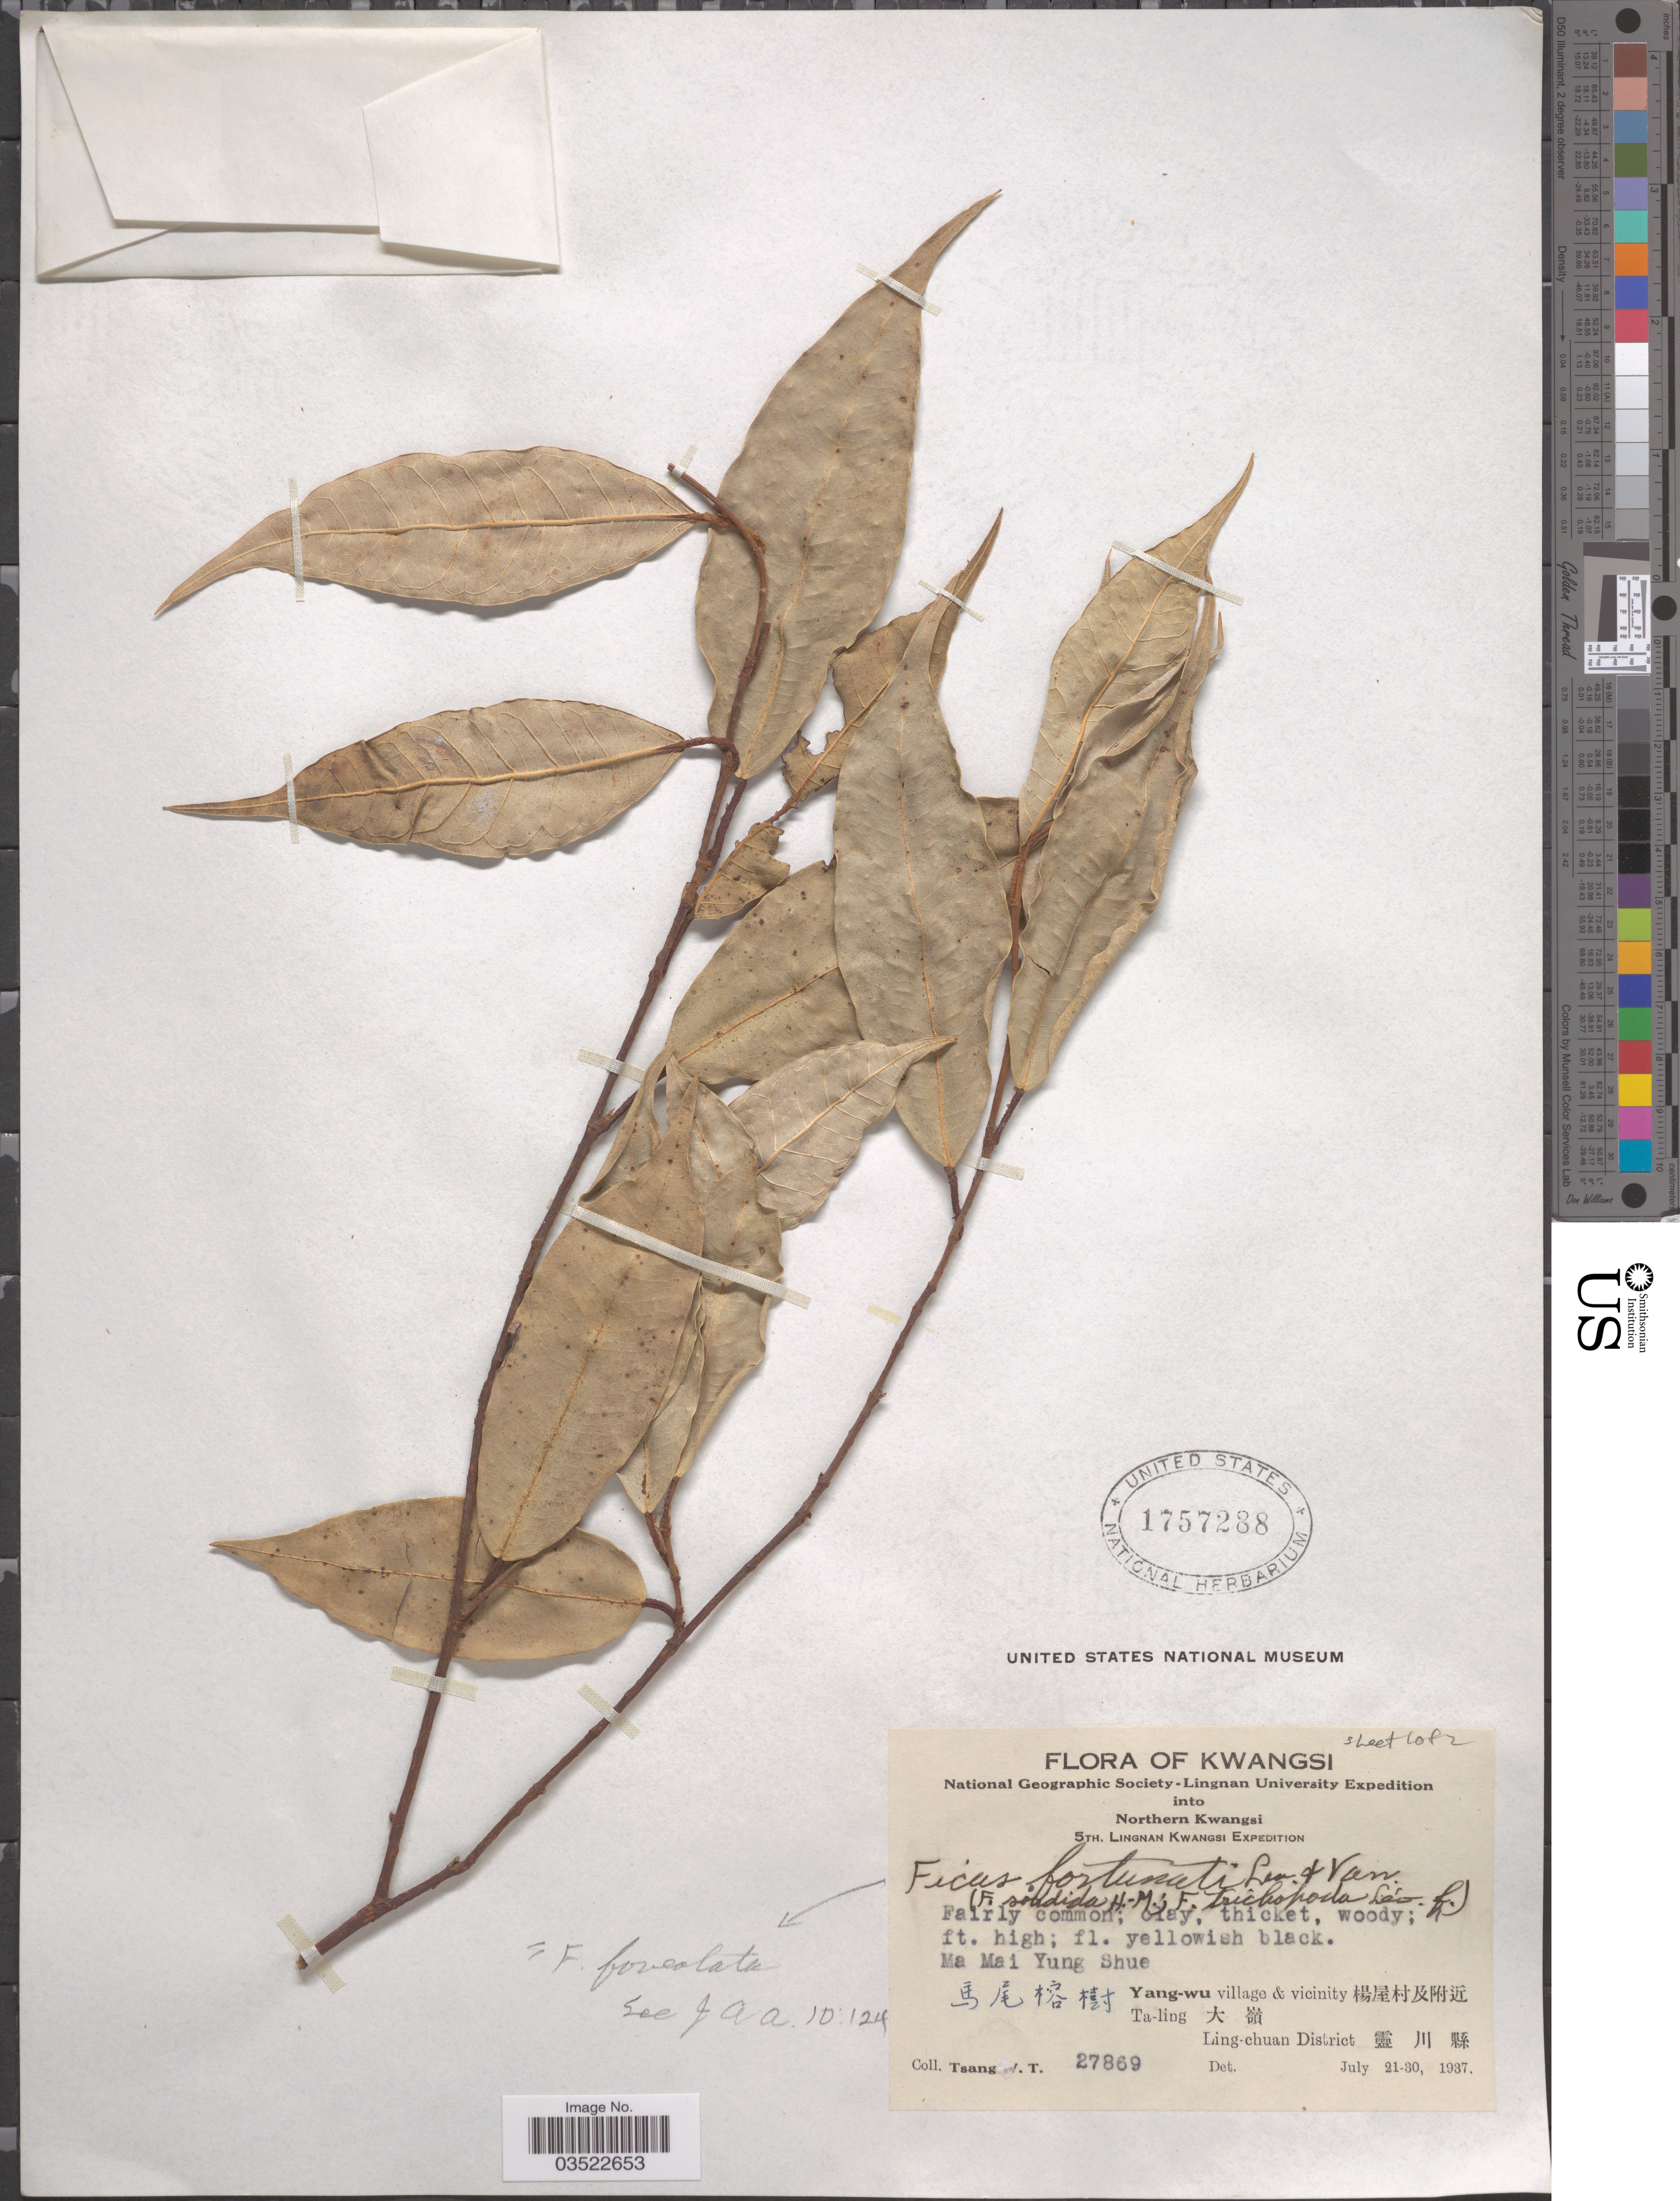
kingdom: Plantae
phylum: Tracheophyta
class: Magnoliopsida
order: Rosales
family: Moraceae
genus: Ficus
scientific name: Ficus sarmentosa var. nipponica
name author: (Franch. & Sav.) Corner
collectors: W. T. Tsang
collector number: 27869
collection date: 1937-07-21/1937-07-30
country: China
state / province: Guangxi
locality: Kwangsi. National Geographic Society-Lingnan University E[Foreign script]pedition into Northern Kwangsi. 5th. Lingnan Kwangsi E[Foreign script]pedition. Ma Mai Yung Shue. [Foreign script] Yang-wu village & vicinity [Foreign script] Ta-ling [Foreign script]. Ling-chuan District [Foreign script].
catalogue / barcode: US 1757288